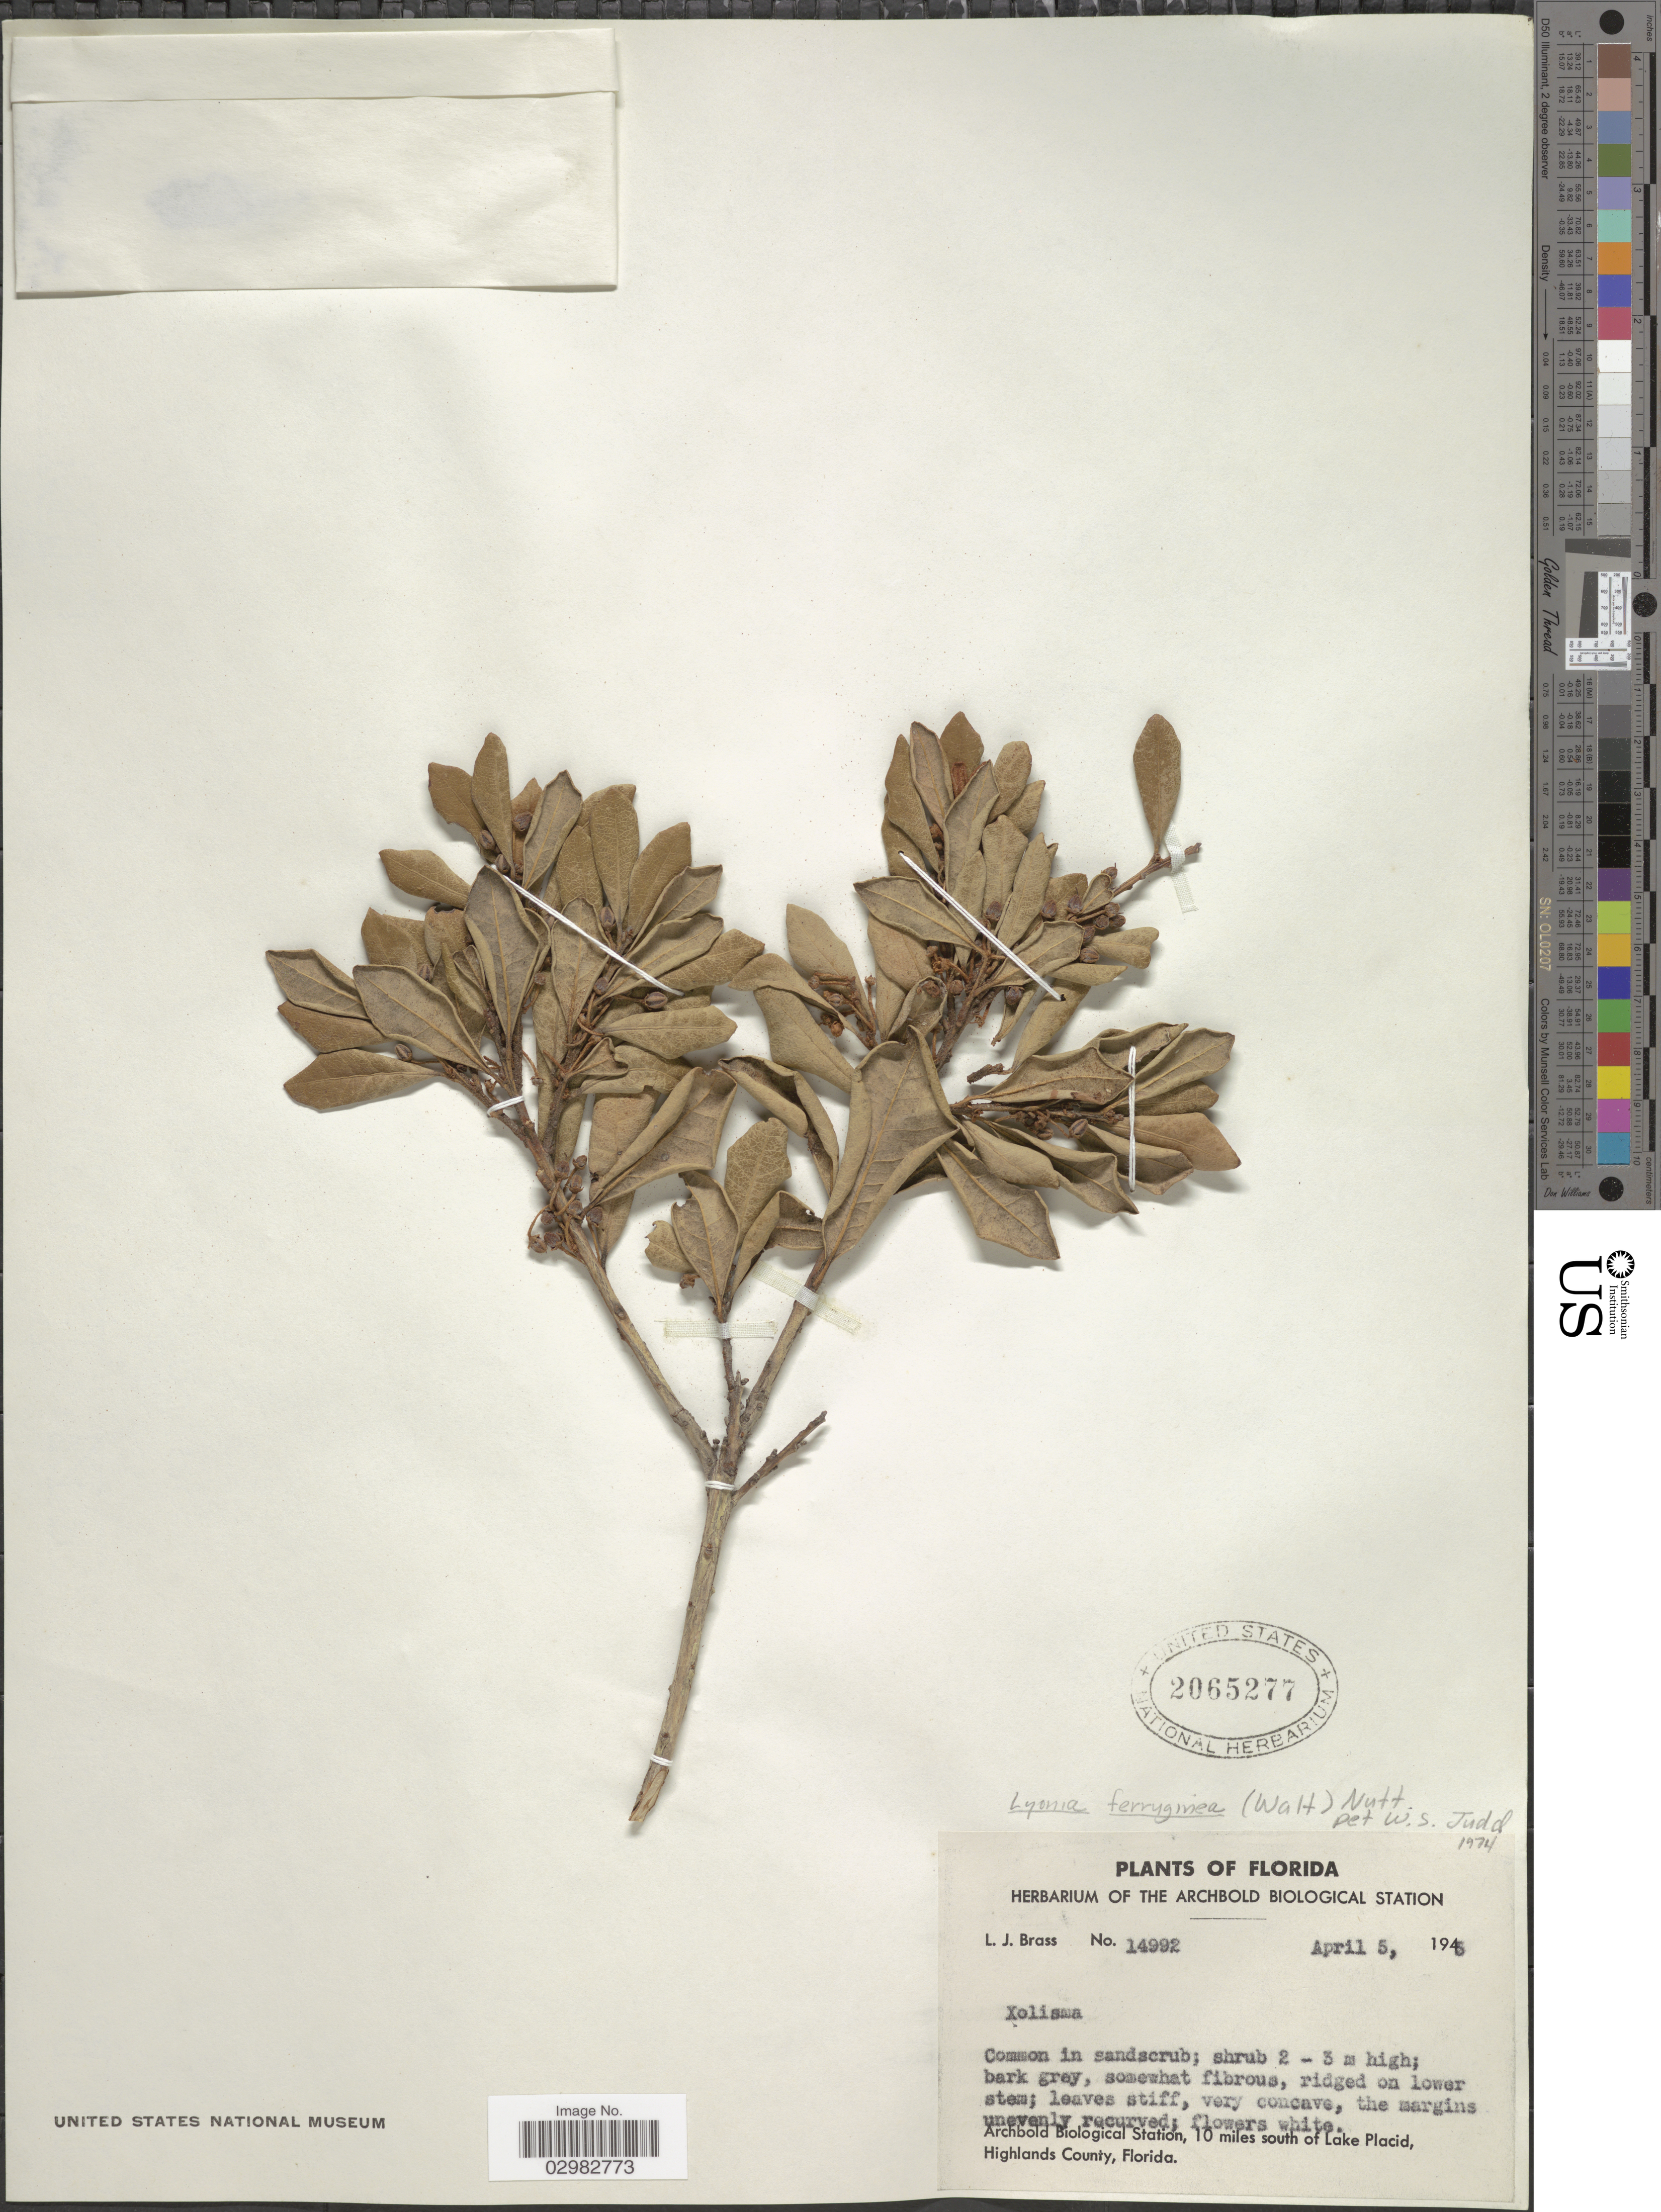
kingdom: Plantae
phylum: Tracheophyta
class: Magnoliopsida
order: Ericales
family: Ericaceae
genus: Lyonia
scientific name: Lyonia fruticosa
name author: (Michx.) G.S. Torr.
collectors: L. J. Brass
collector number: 14992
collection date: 1945-04-05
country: United States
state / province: Florida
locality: Archbold Biological Station, 10 miles south of Lake Placid, Highlands County.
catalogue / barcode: US 2065277